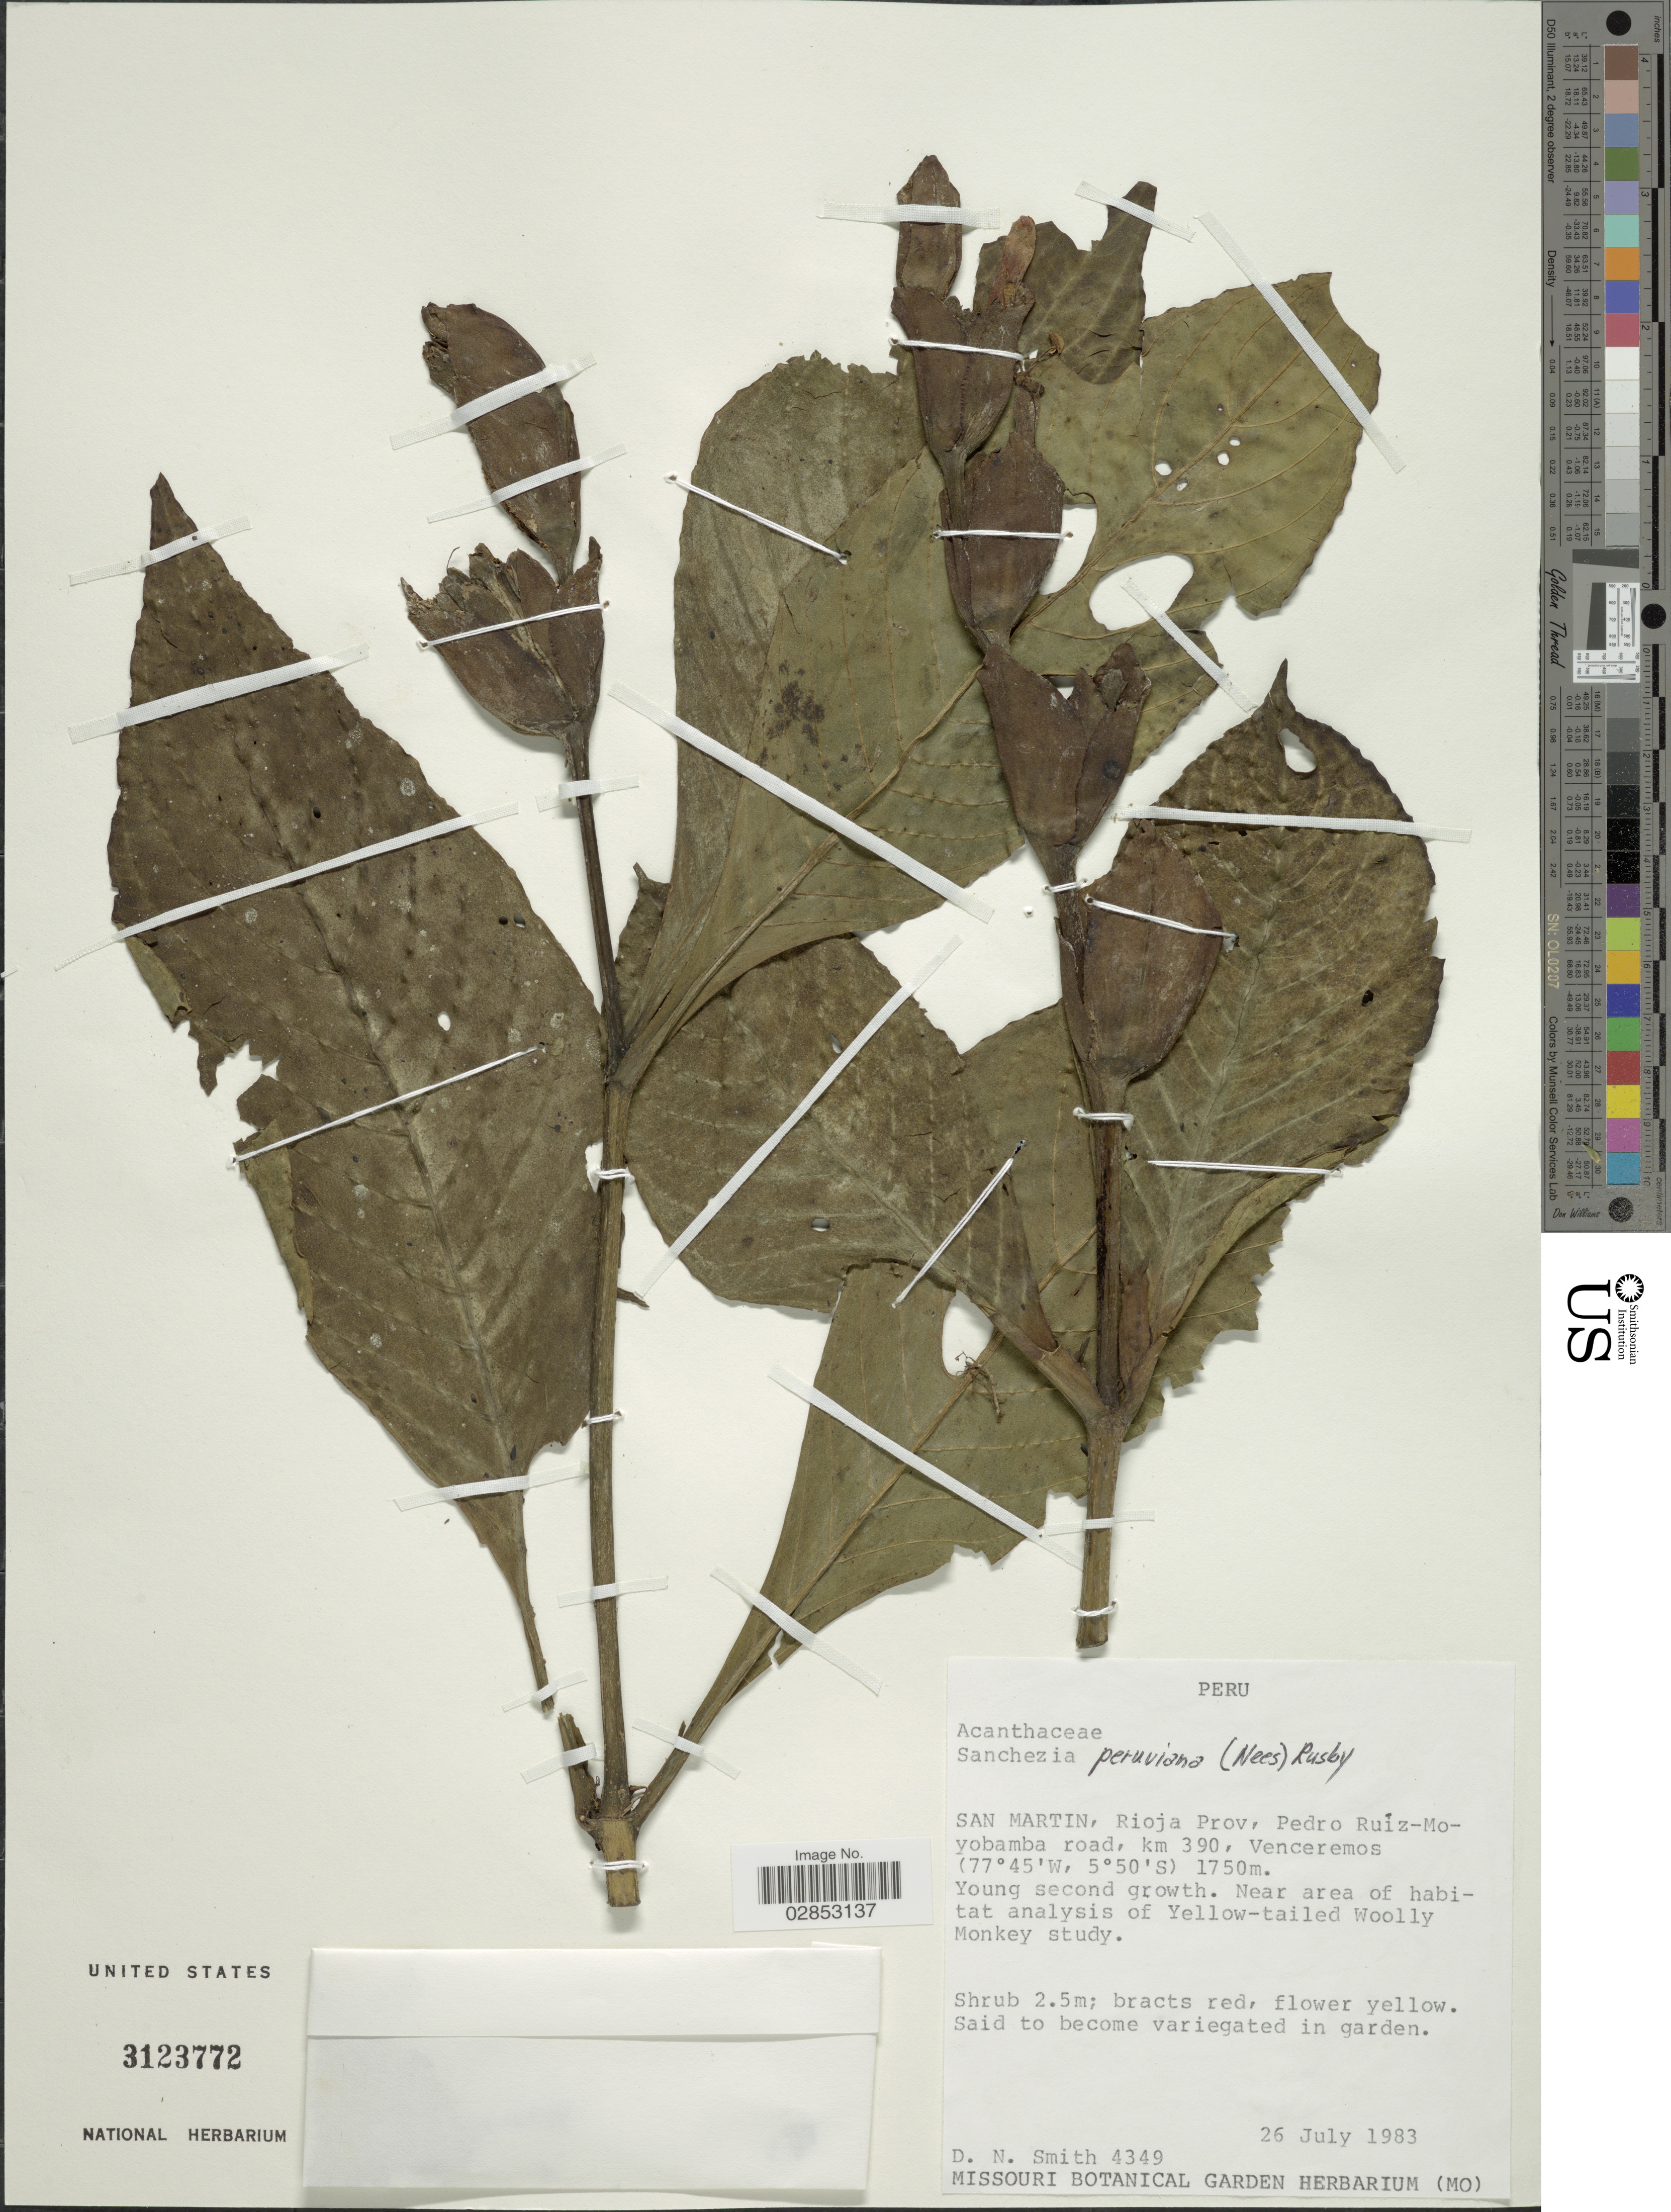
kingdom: Plantae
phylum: Tracheophyta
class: Magnoliopsida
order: Lamiales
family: Acanthaceae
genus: Sanchezia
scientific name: Sanchezia oblonga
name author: Ruiz & Pav.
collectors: D. Smith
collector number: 4349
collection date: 1983-07-26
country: Peru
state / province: San Martín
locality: Rioja Prov, Pedro Ruíz-Moyobamba road, km 390, Venceremos.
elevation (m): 1750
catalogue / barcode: US 3123772